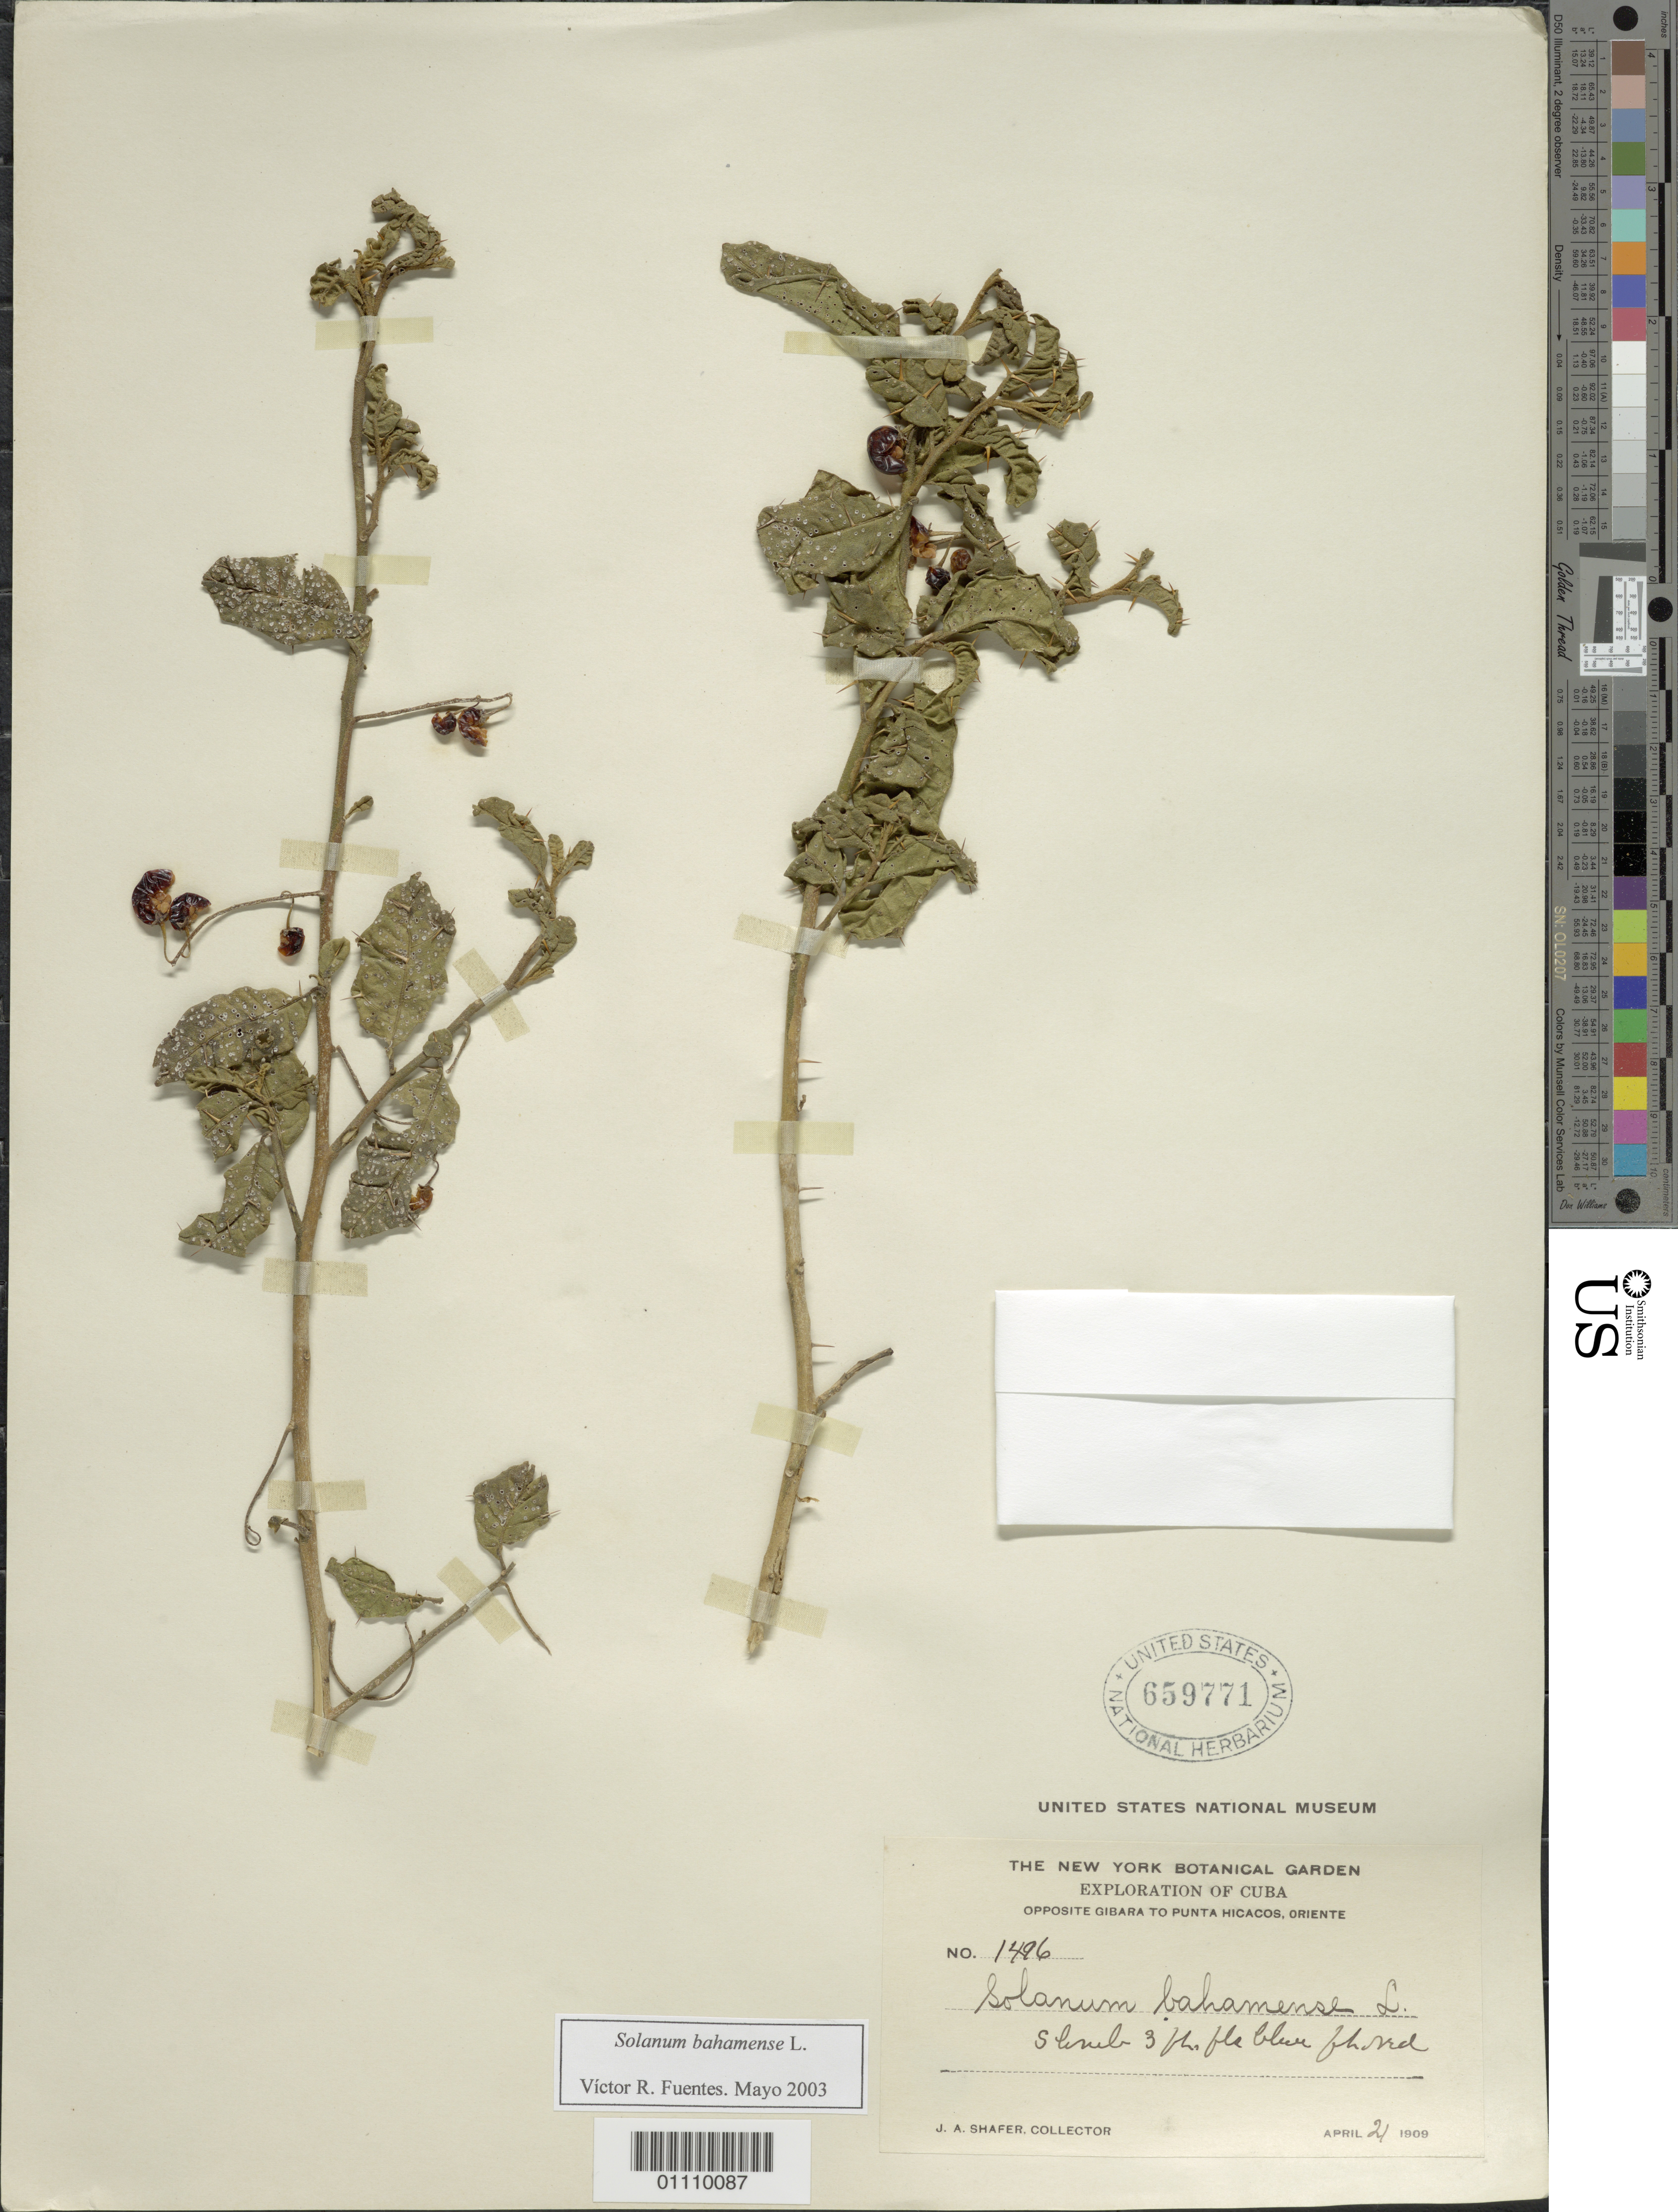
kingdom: Plantae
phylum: Tracheophyta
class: Magnoliopsida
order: Solanales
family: Solanaceae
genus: Solanum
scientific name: Solanum bahamense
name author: L.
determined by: Fuentes, V. R.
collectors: J. A. Shafer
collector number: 1496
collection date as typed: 21 Apr 1909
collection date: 1909-04-21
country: Cuba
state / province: Oriente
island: Cuba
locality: Opposite Gibara to Punta Hicacos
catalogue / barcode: US 659771